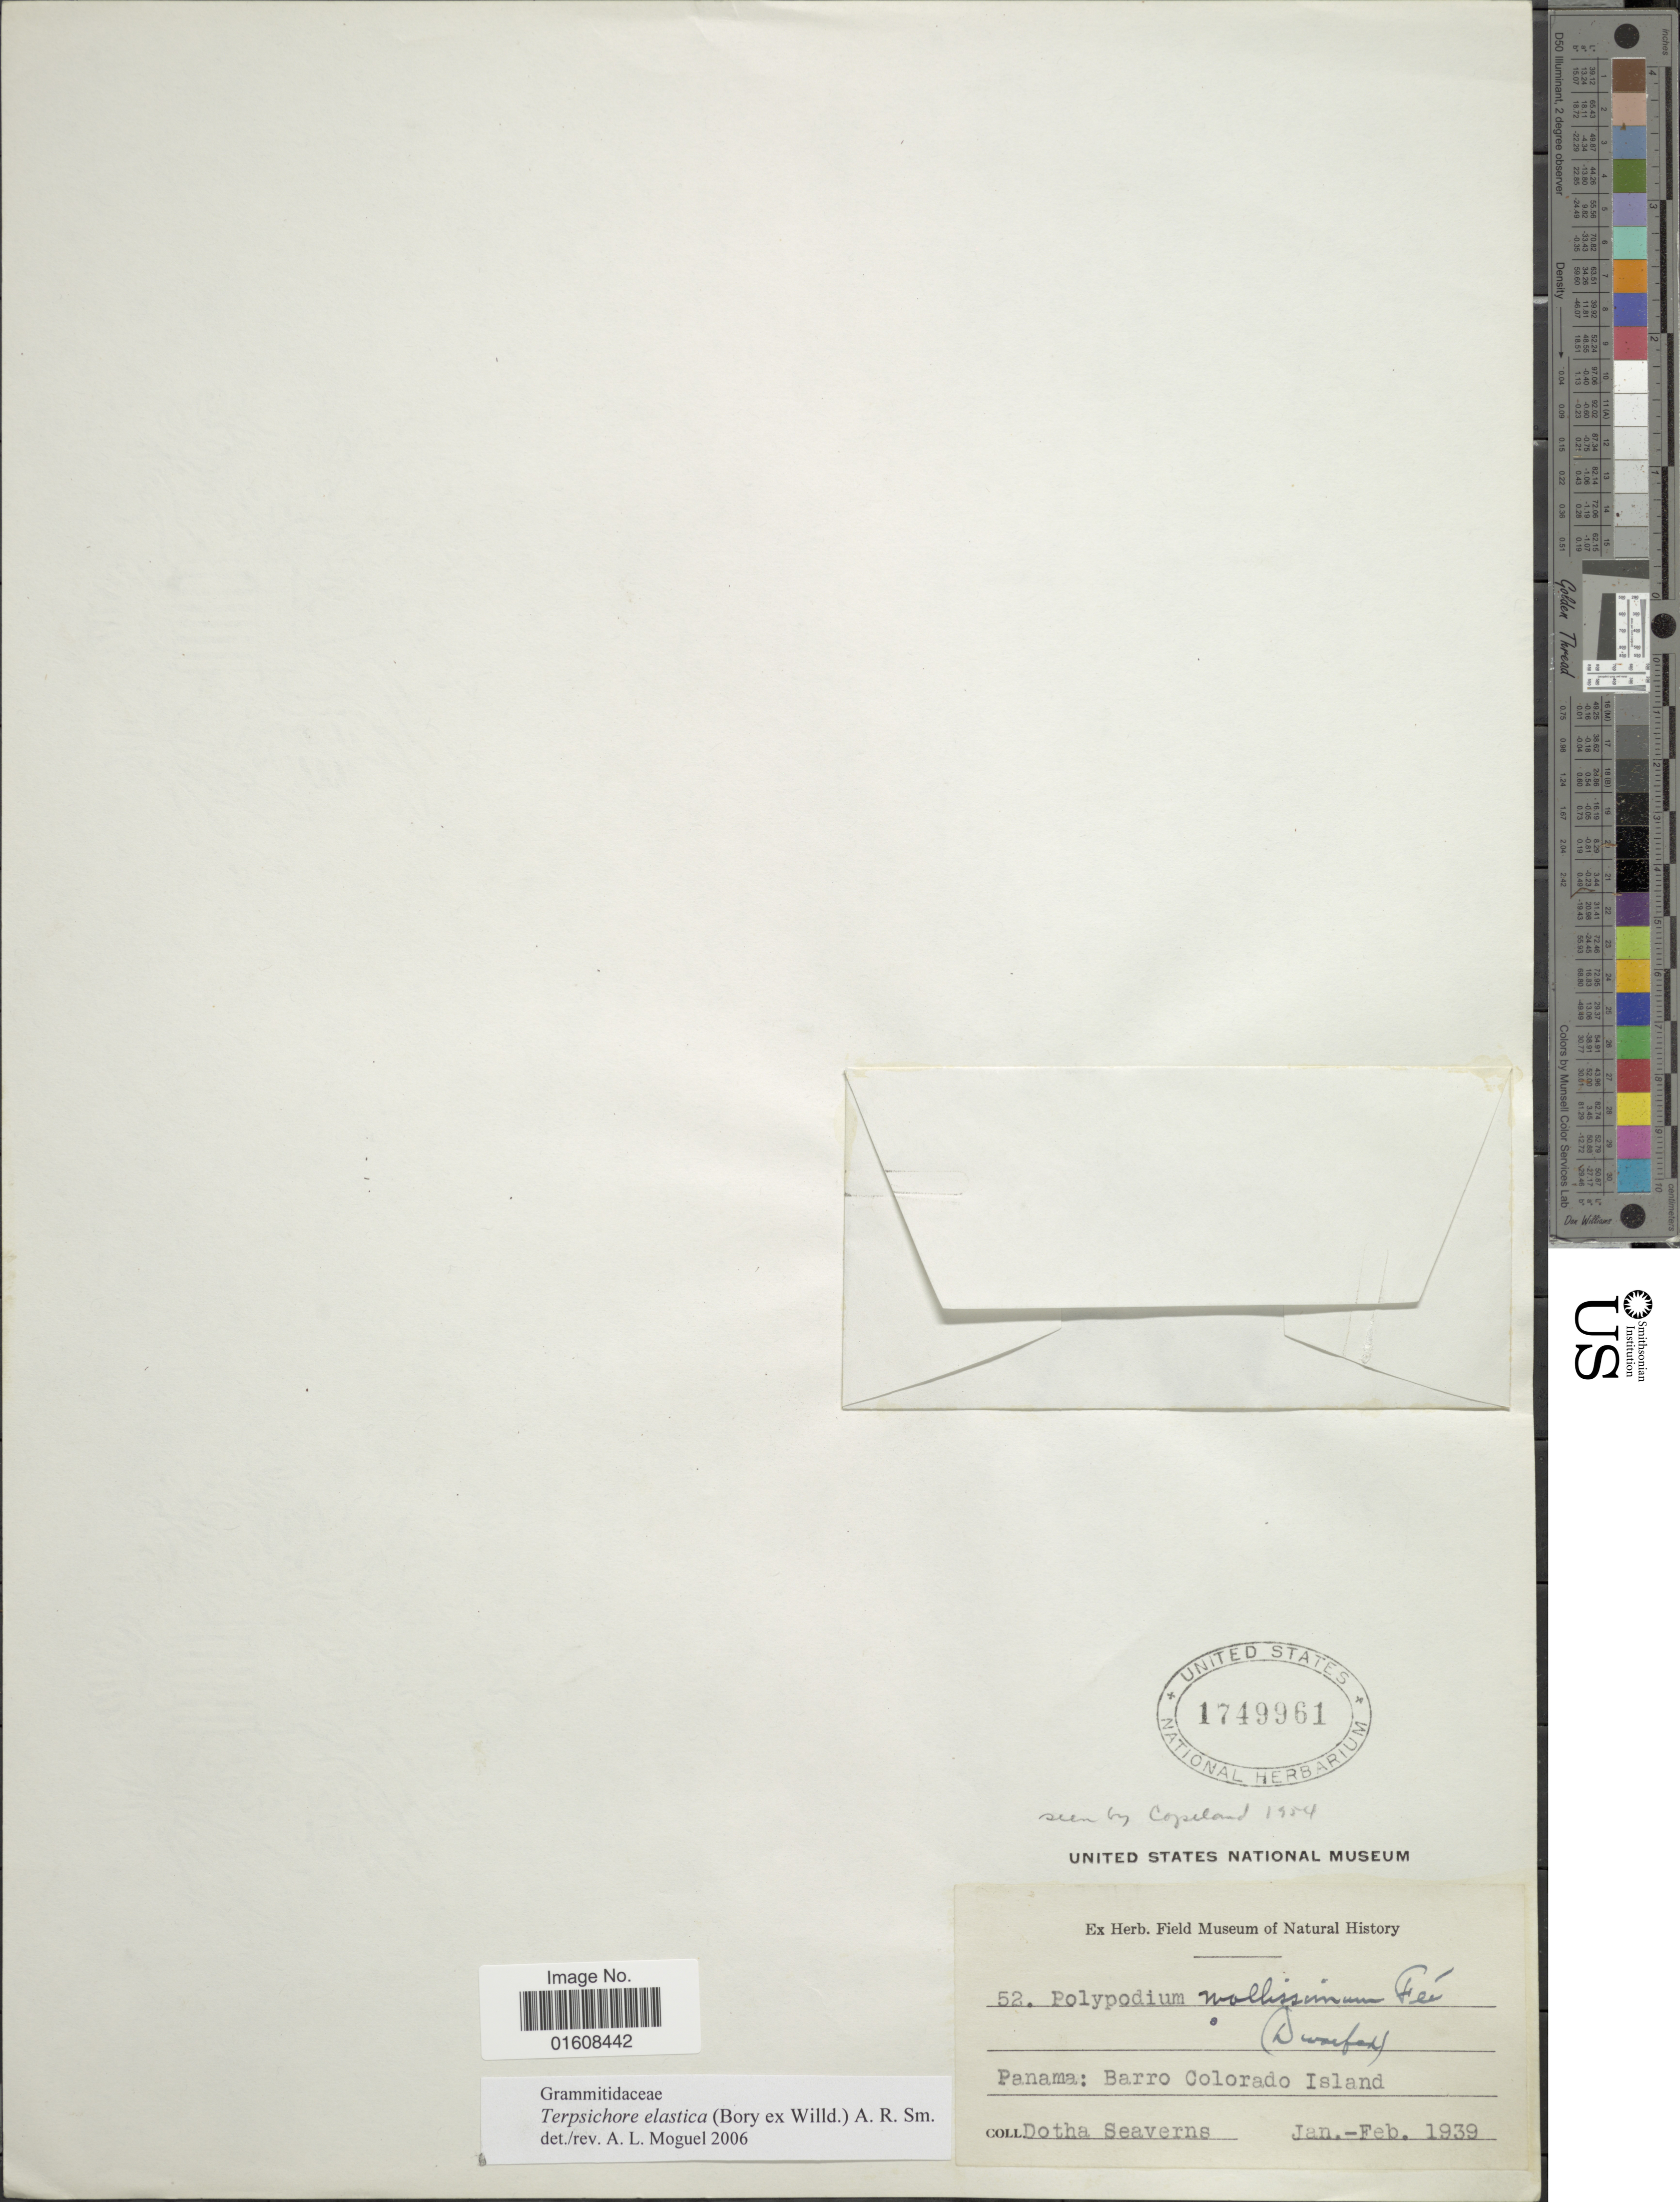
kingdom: Plantae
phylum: Tracheophyta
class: Polypodiopsida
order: Polypodiales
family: Polypodiaceae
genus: Alansmia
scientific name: Alansmia elastica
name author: (Bory ex Willd.) Moguel & M. Kessler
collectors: D. Seaverns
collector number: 52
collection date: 1939-01/1939-02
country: Panama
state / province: Panamá Oeste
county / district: Canal Zone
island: Barro Colorado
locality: Barro Colorado Island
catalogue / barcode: US 1749961